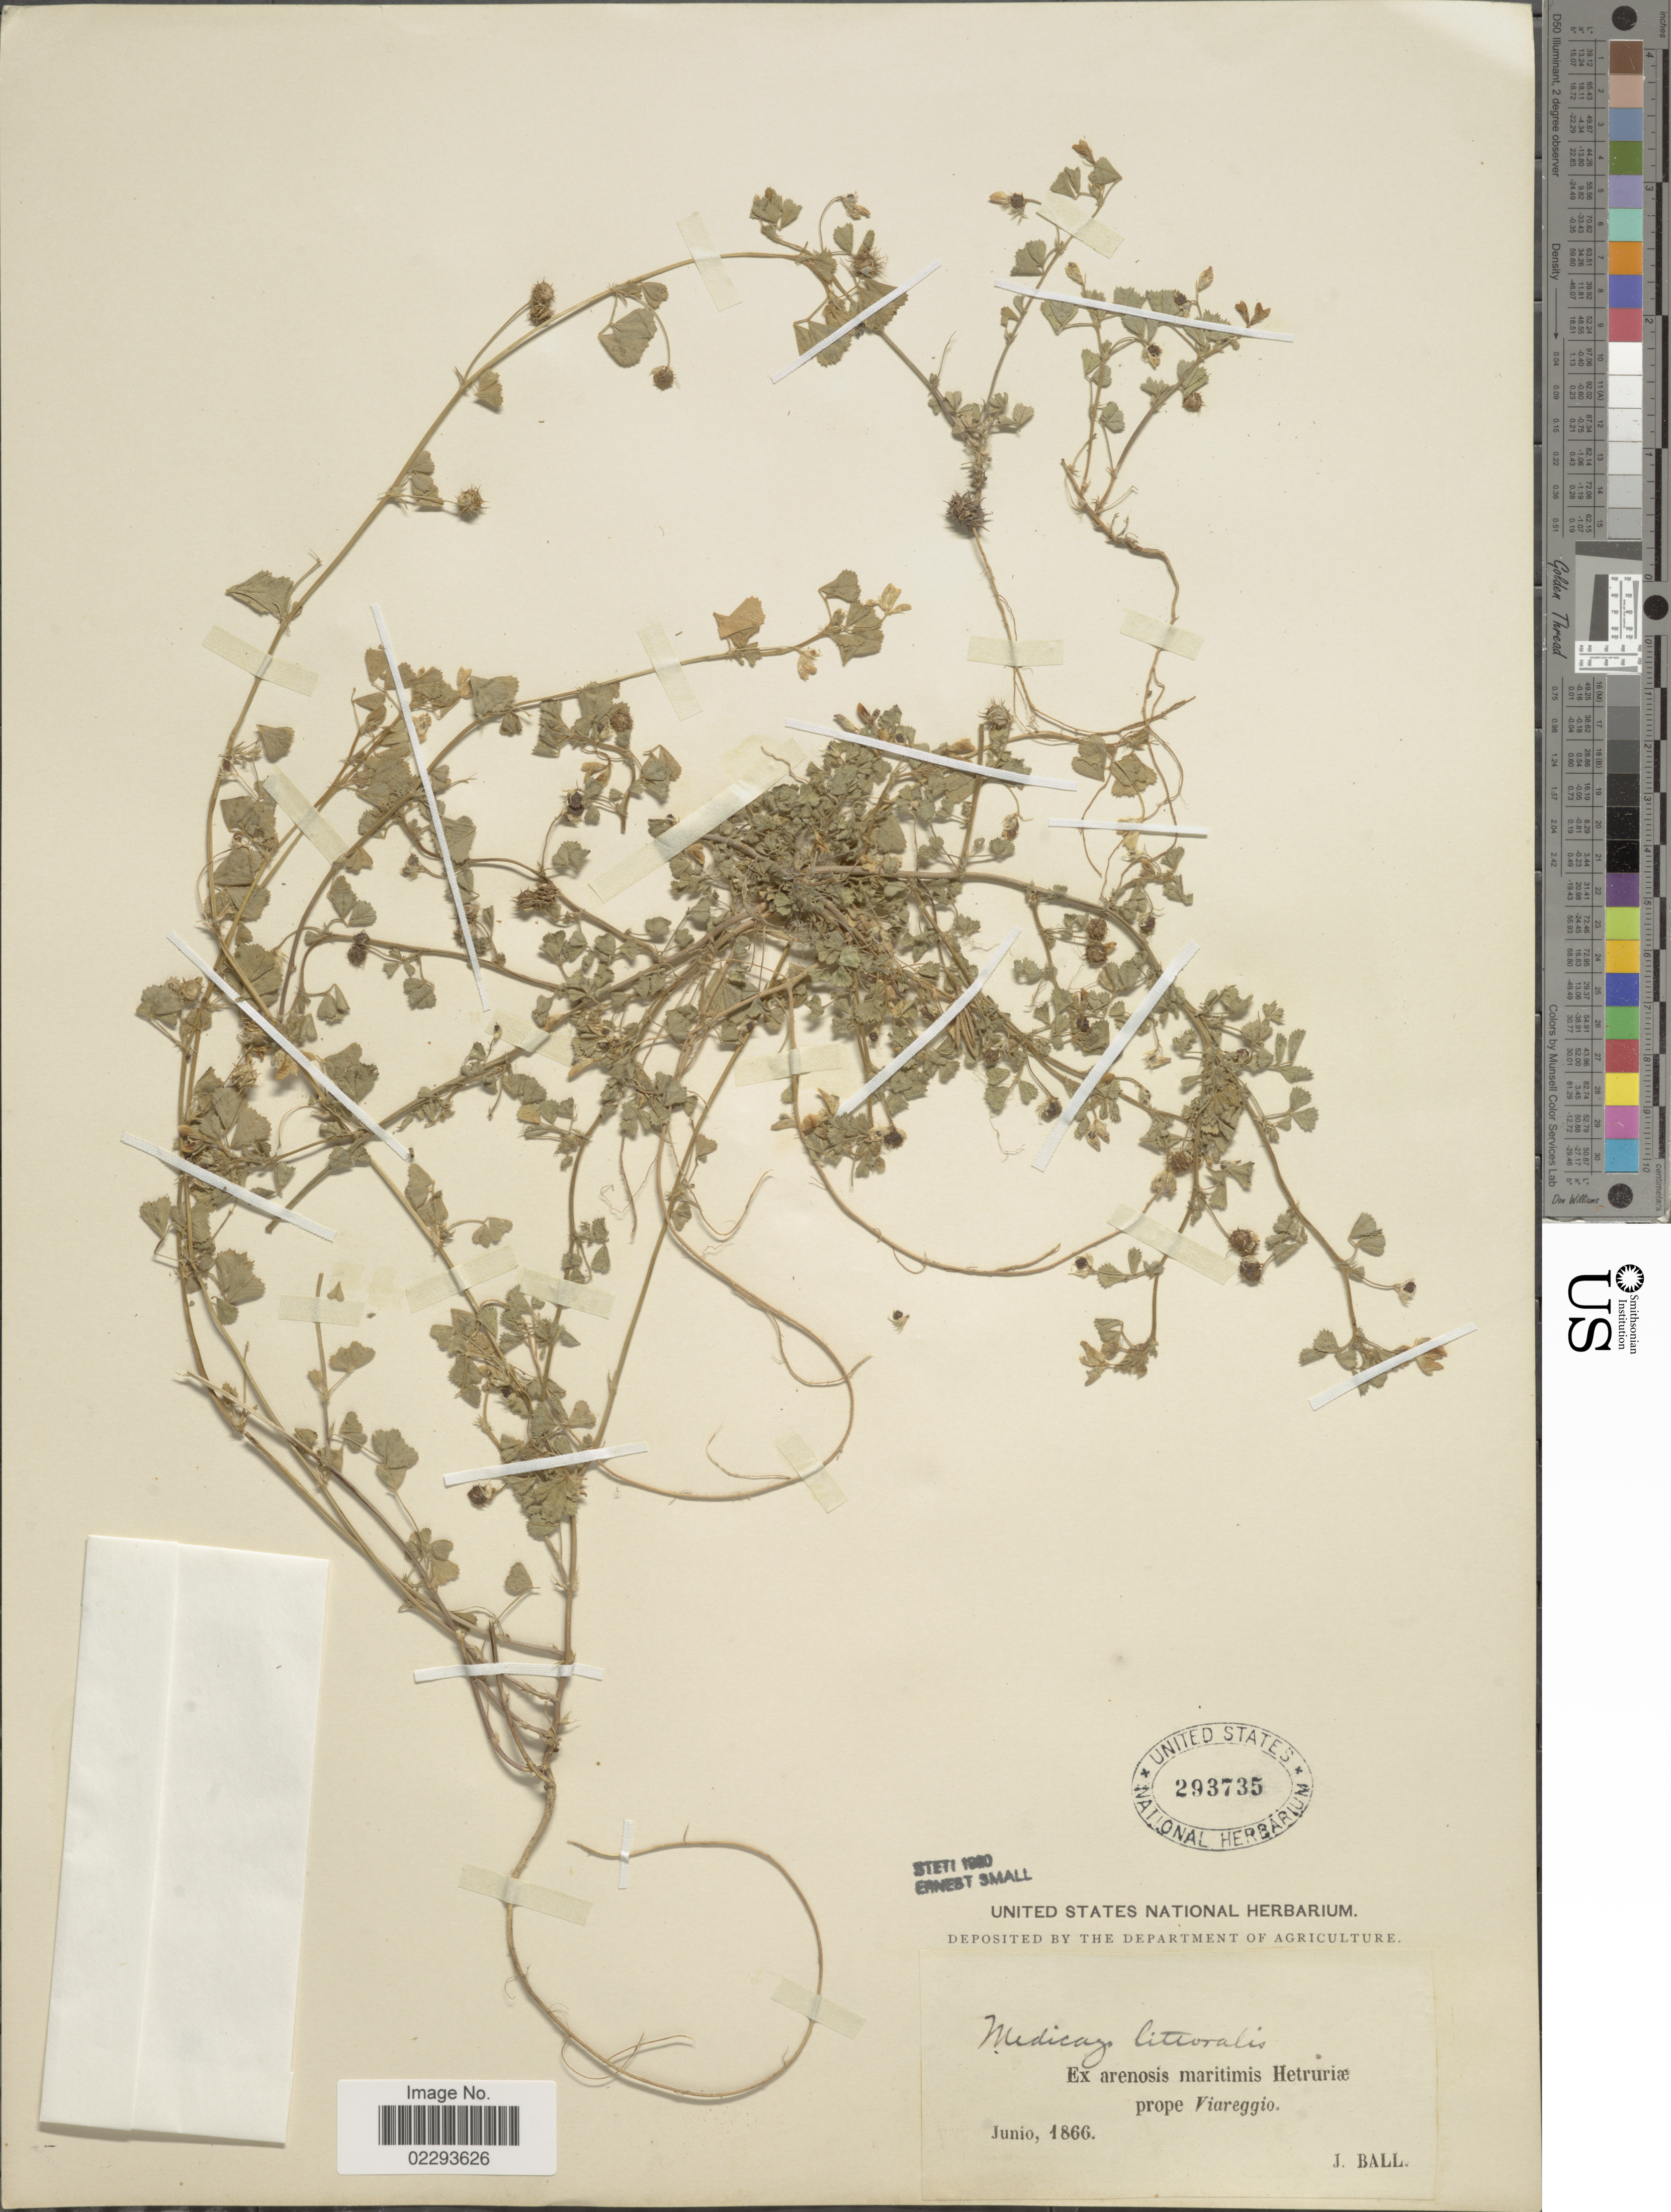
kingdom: Plantae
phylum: Tracheophyta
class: Magnoliopsida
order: Fabales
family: Fabaceae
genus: Medicago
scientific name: Medicago littoralis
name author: Loisel.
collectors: J. Ball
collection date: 1866-06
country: Italy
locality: Prope Viarreggio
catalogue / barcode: US 293735